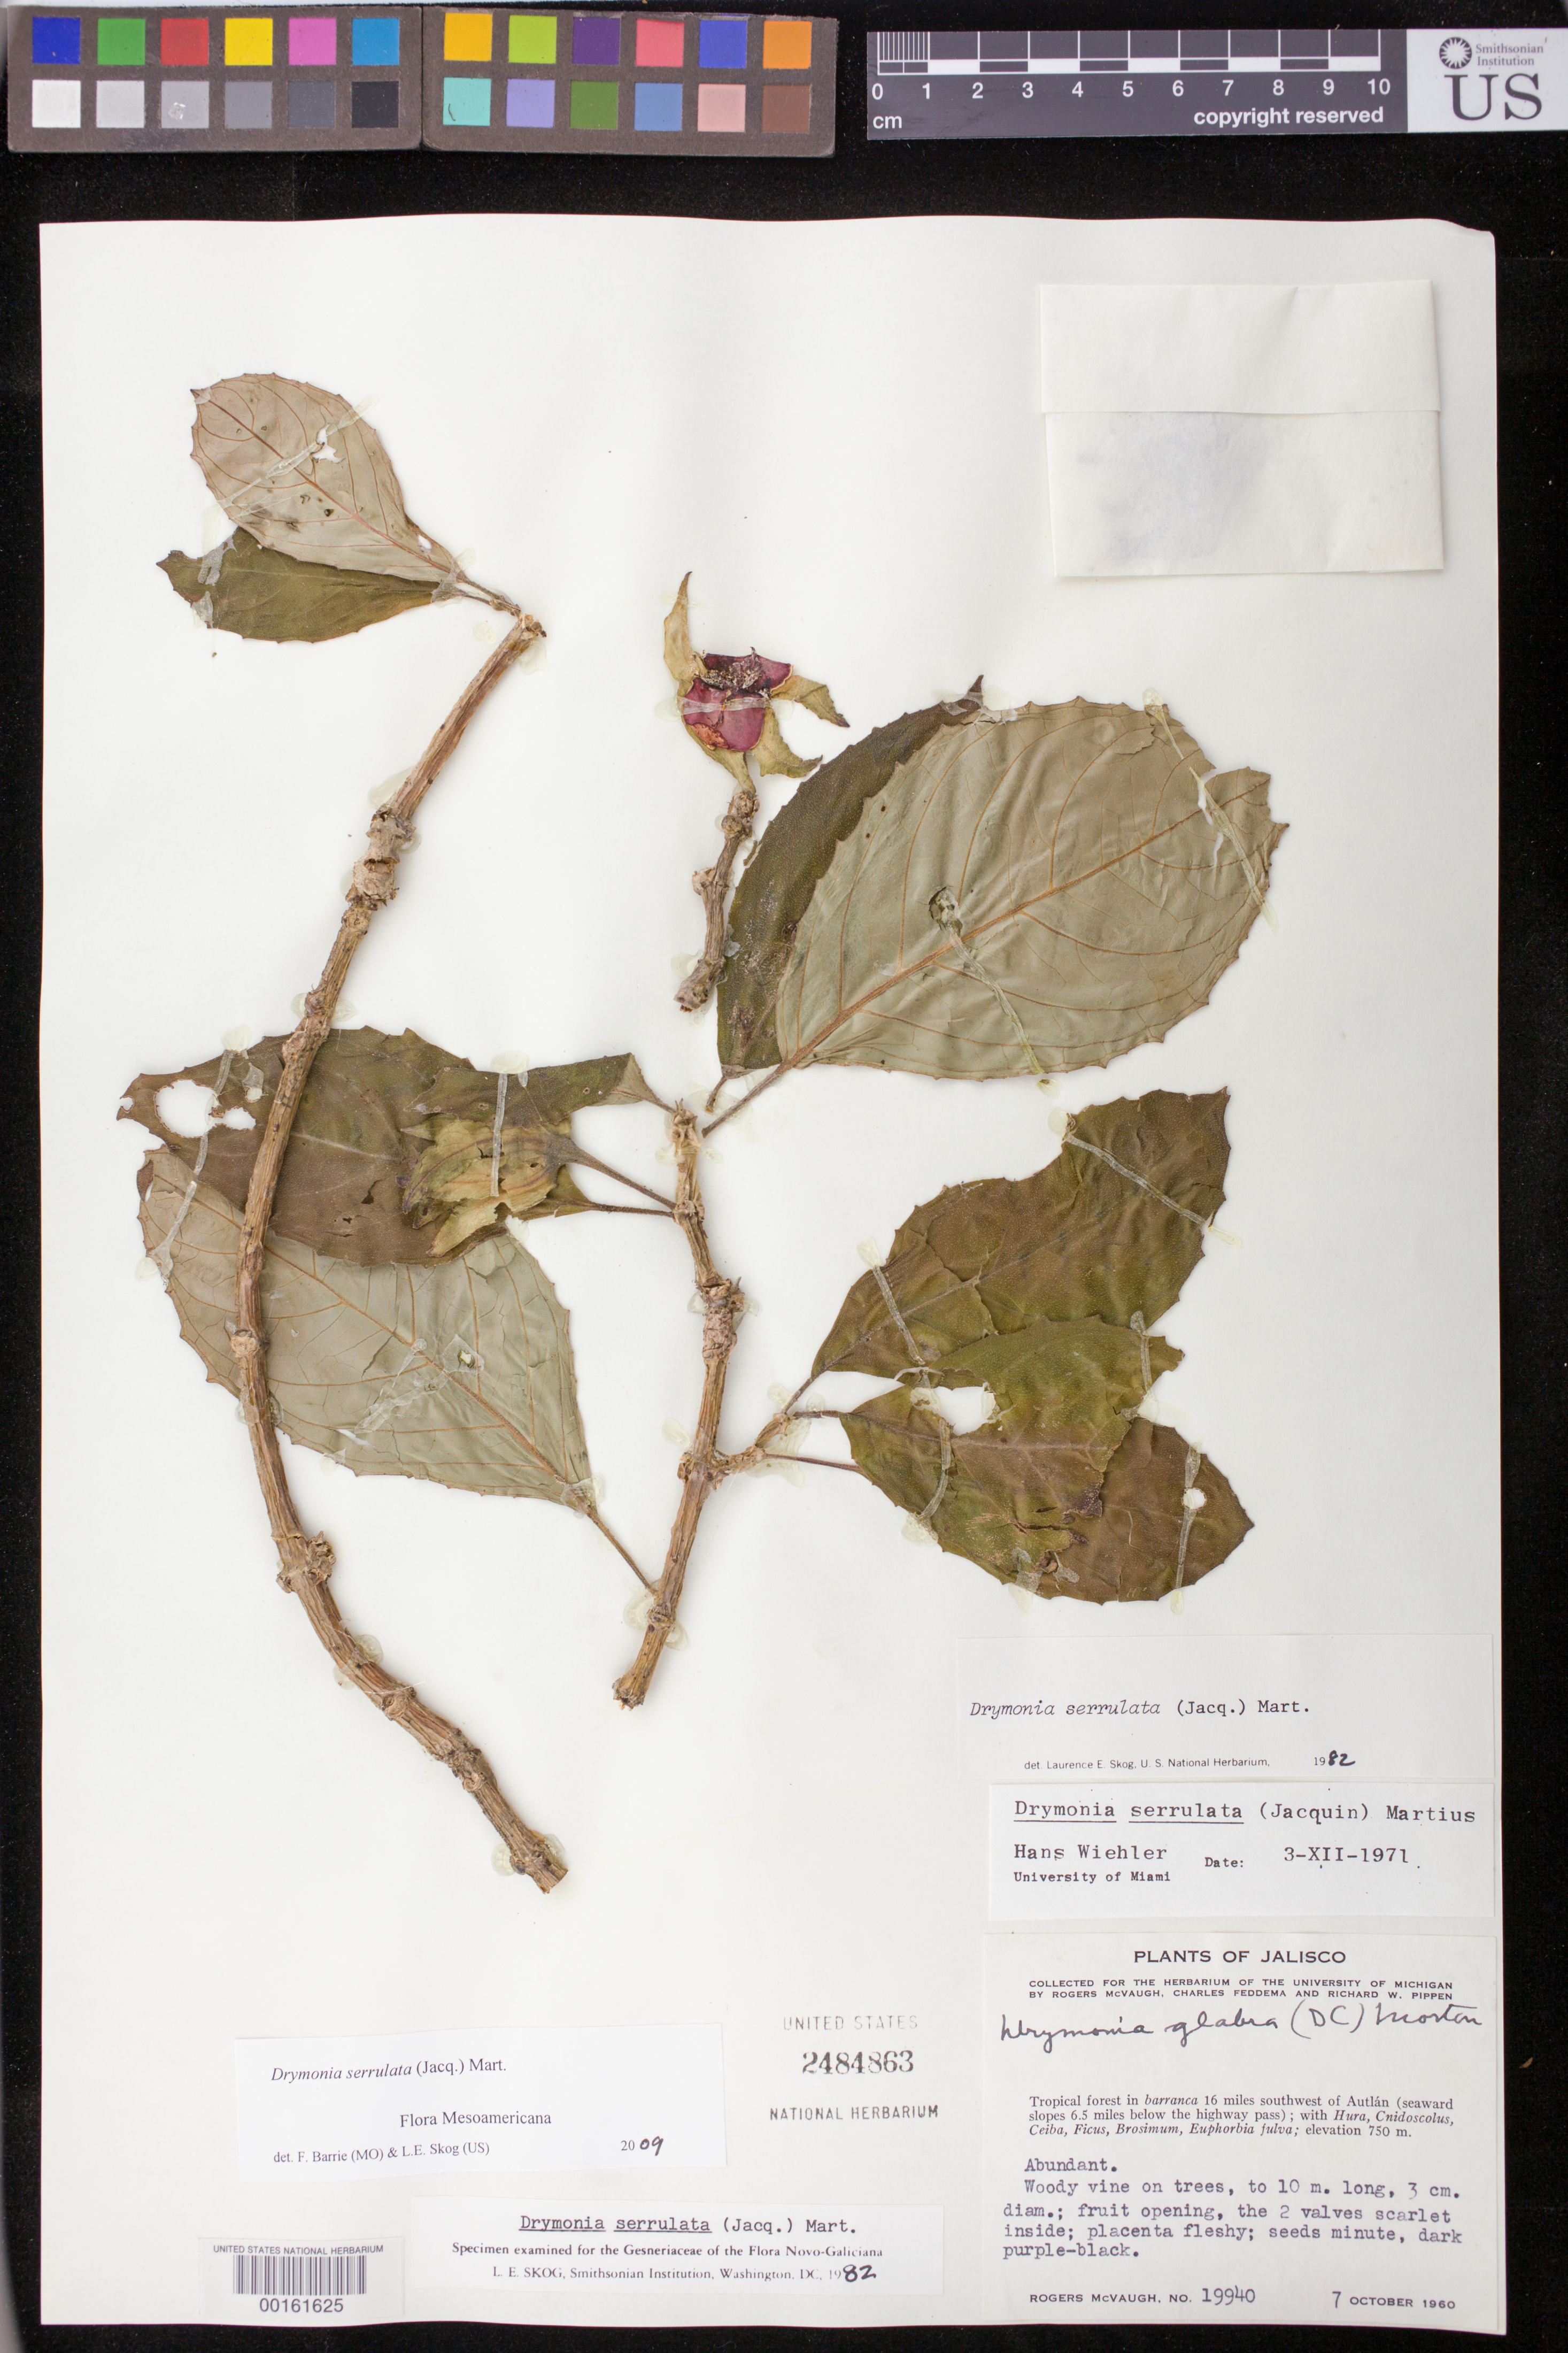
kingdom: Plantae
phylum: Tracheophyta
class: Magnoliopsida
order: Lamiales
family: Gesneriaceae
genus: Drymonia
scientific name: Drymonia serrulata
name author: (Jacq.) Mart.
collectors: R. McVaugh & et al.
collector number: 19940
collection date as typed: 07 Oct 1960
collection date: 1960-10-07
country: Mexico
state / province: Jalisco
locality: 16 mi SW of Autlan (seaward slopes 6.5 mi below the highway pass)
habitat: Tropical forest in barranca with Hura, Cnidoscolus, Ceiba, Ficus, Brosimum, Euphorbia fulva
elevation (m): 750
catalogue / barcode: US 2484863